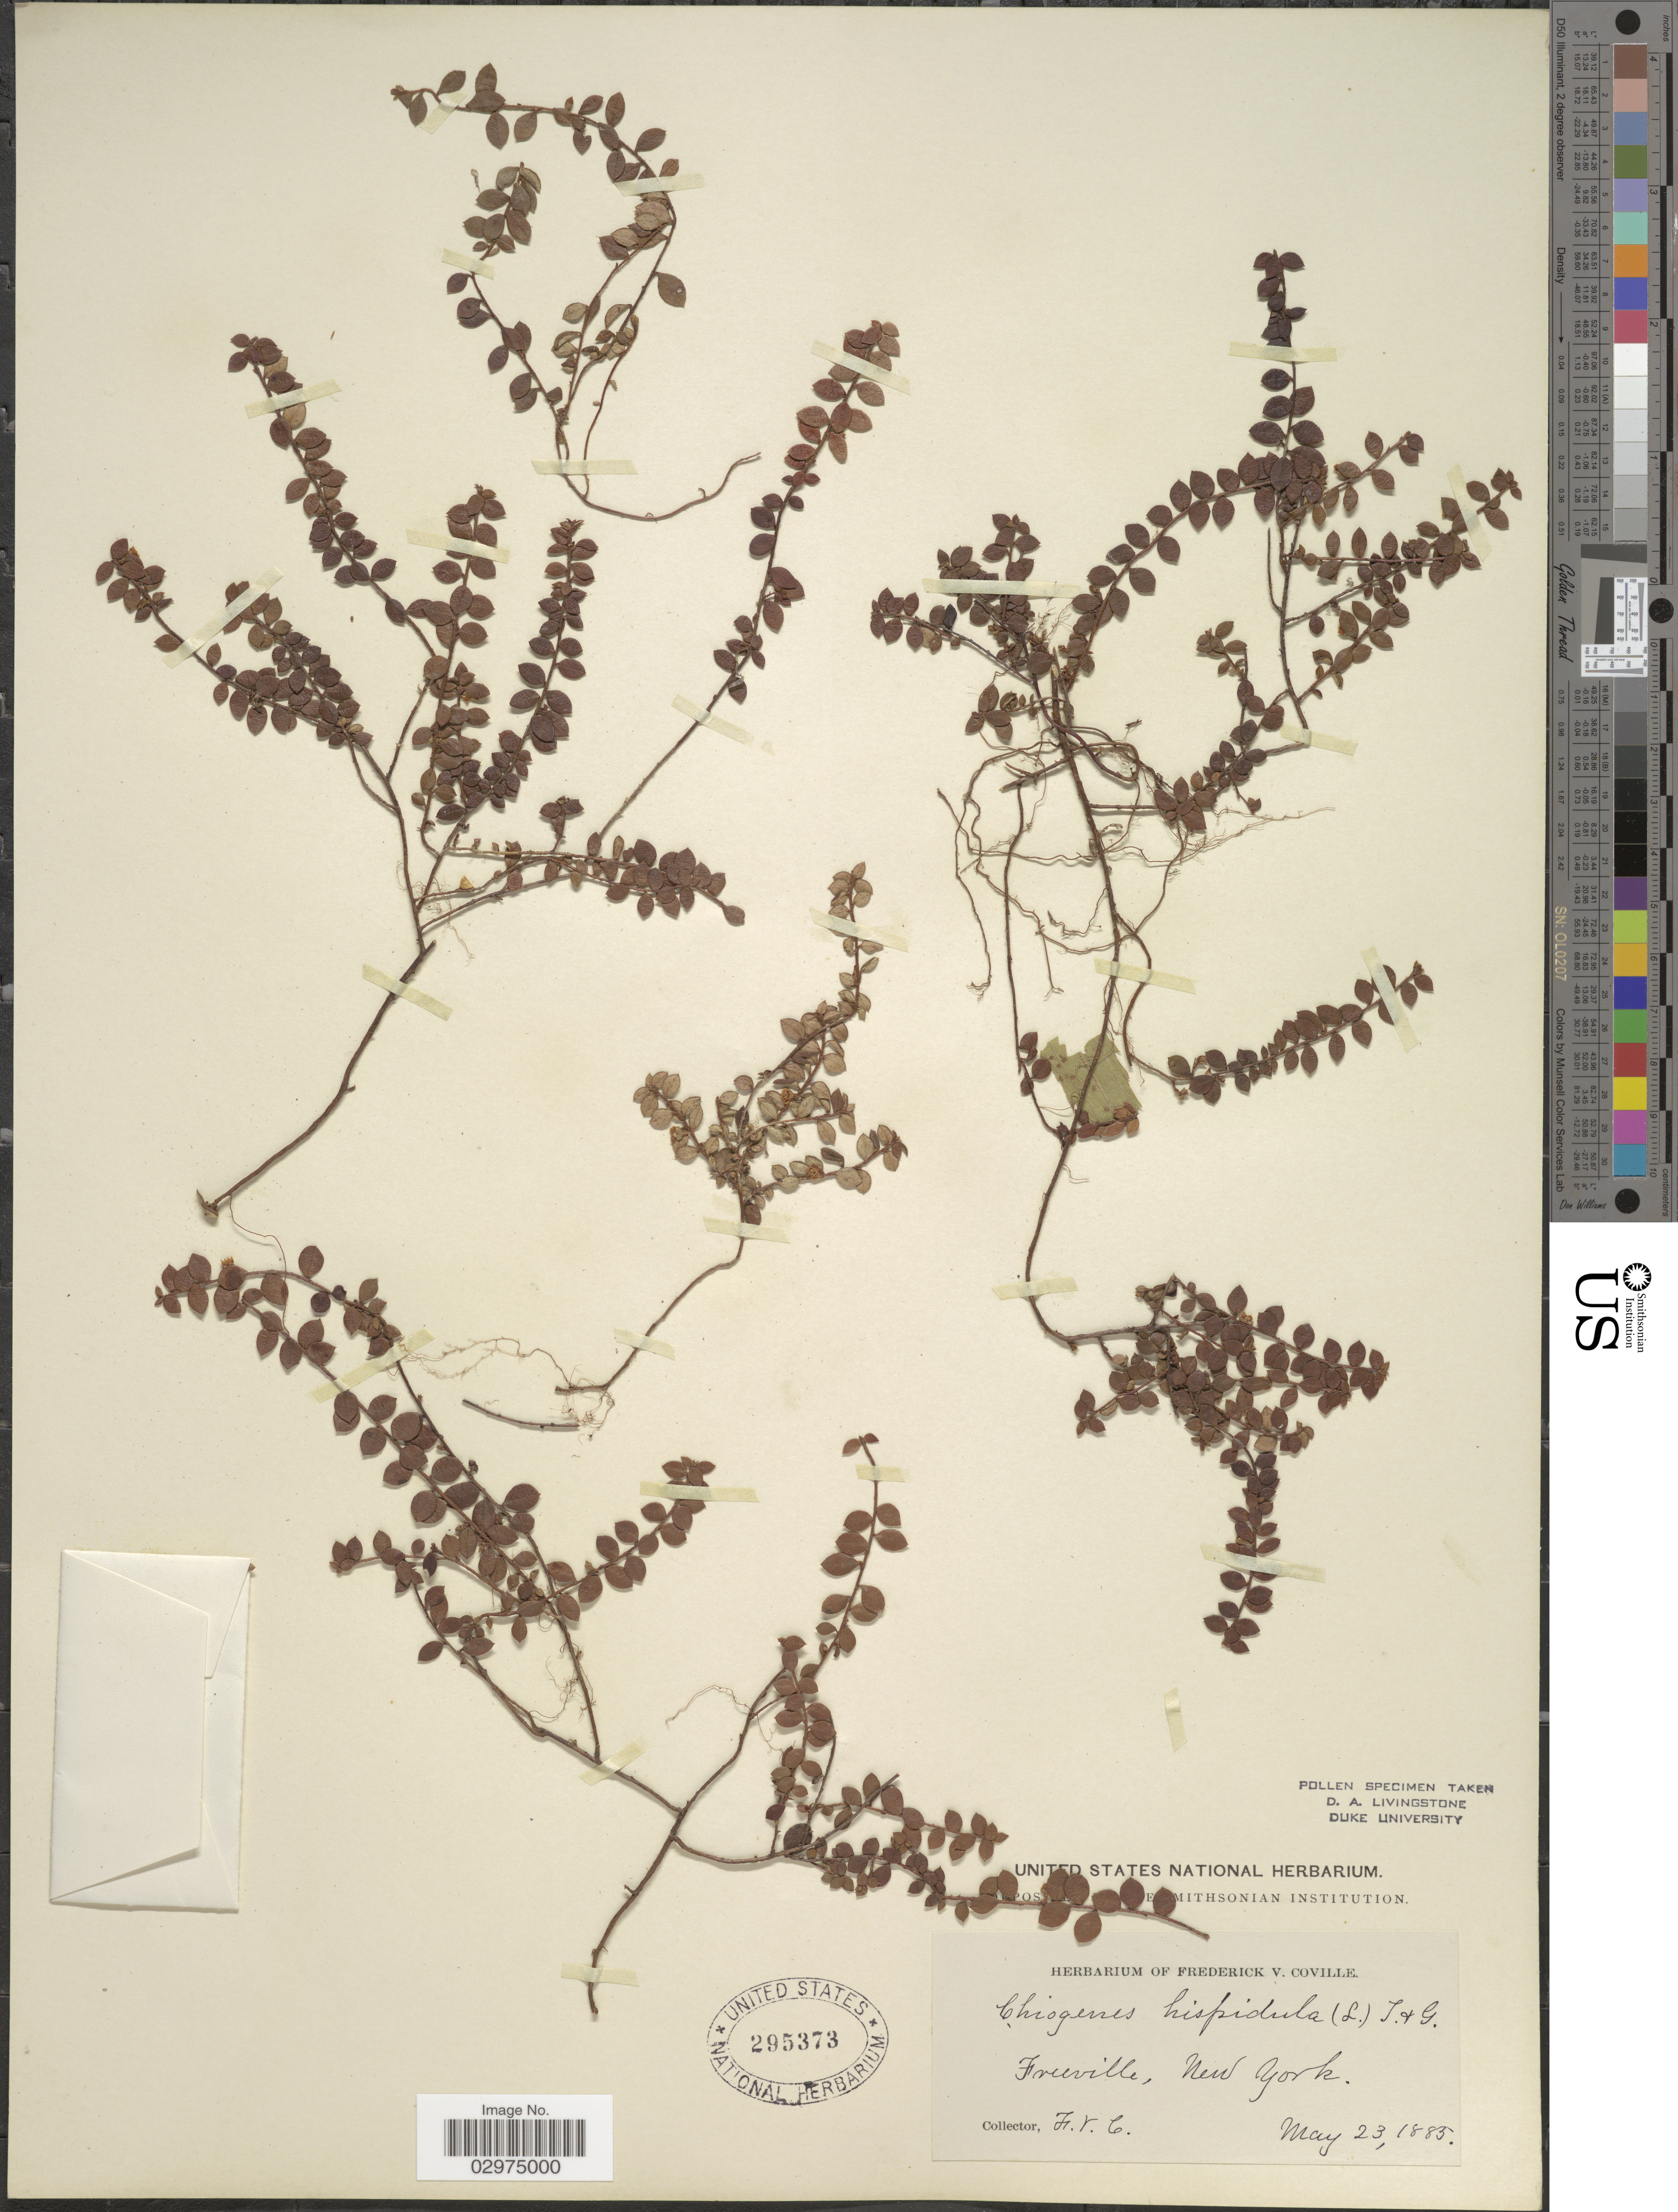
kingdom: Plantae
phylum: Tracheophyta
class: Magnoliopsida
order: Ericales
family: Ericaceae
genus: Gaultheria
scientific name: Gaultheria hispidula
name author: (L.) Muhl. ex Bigelow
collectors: F. V. Coville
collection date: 1885-05-23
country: United States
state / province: New York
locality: Freeville.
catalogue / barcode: US 295373